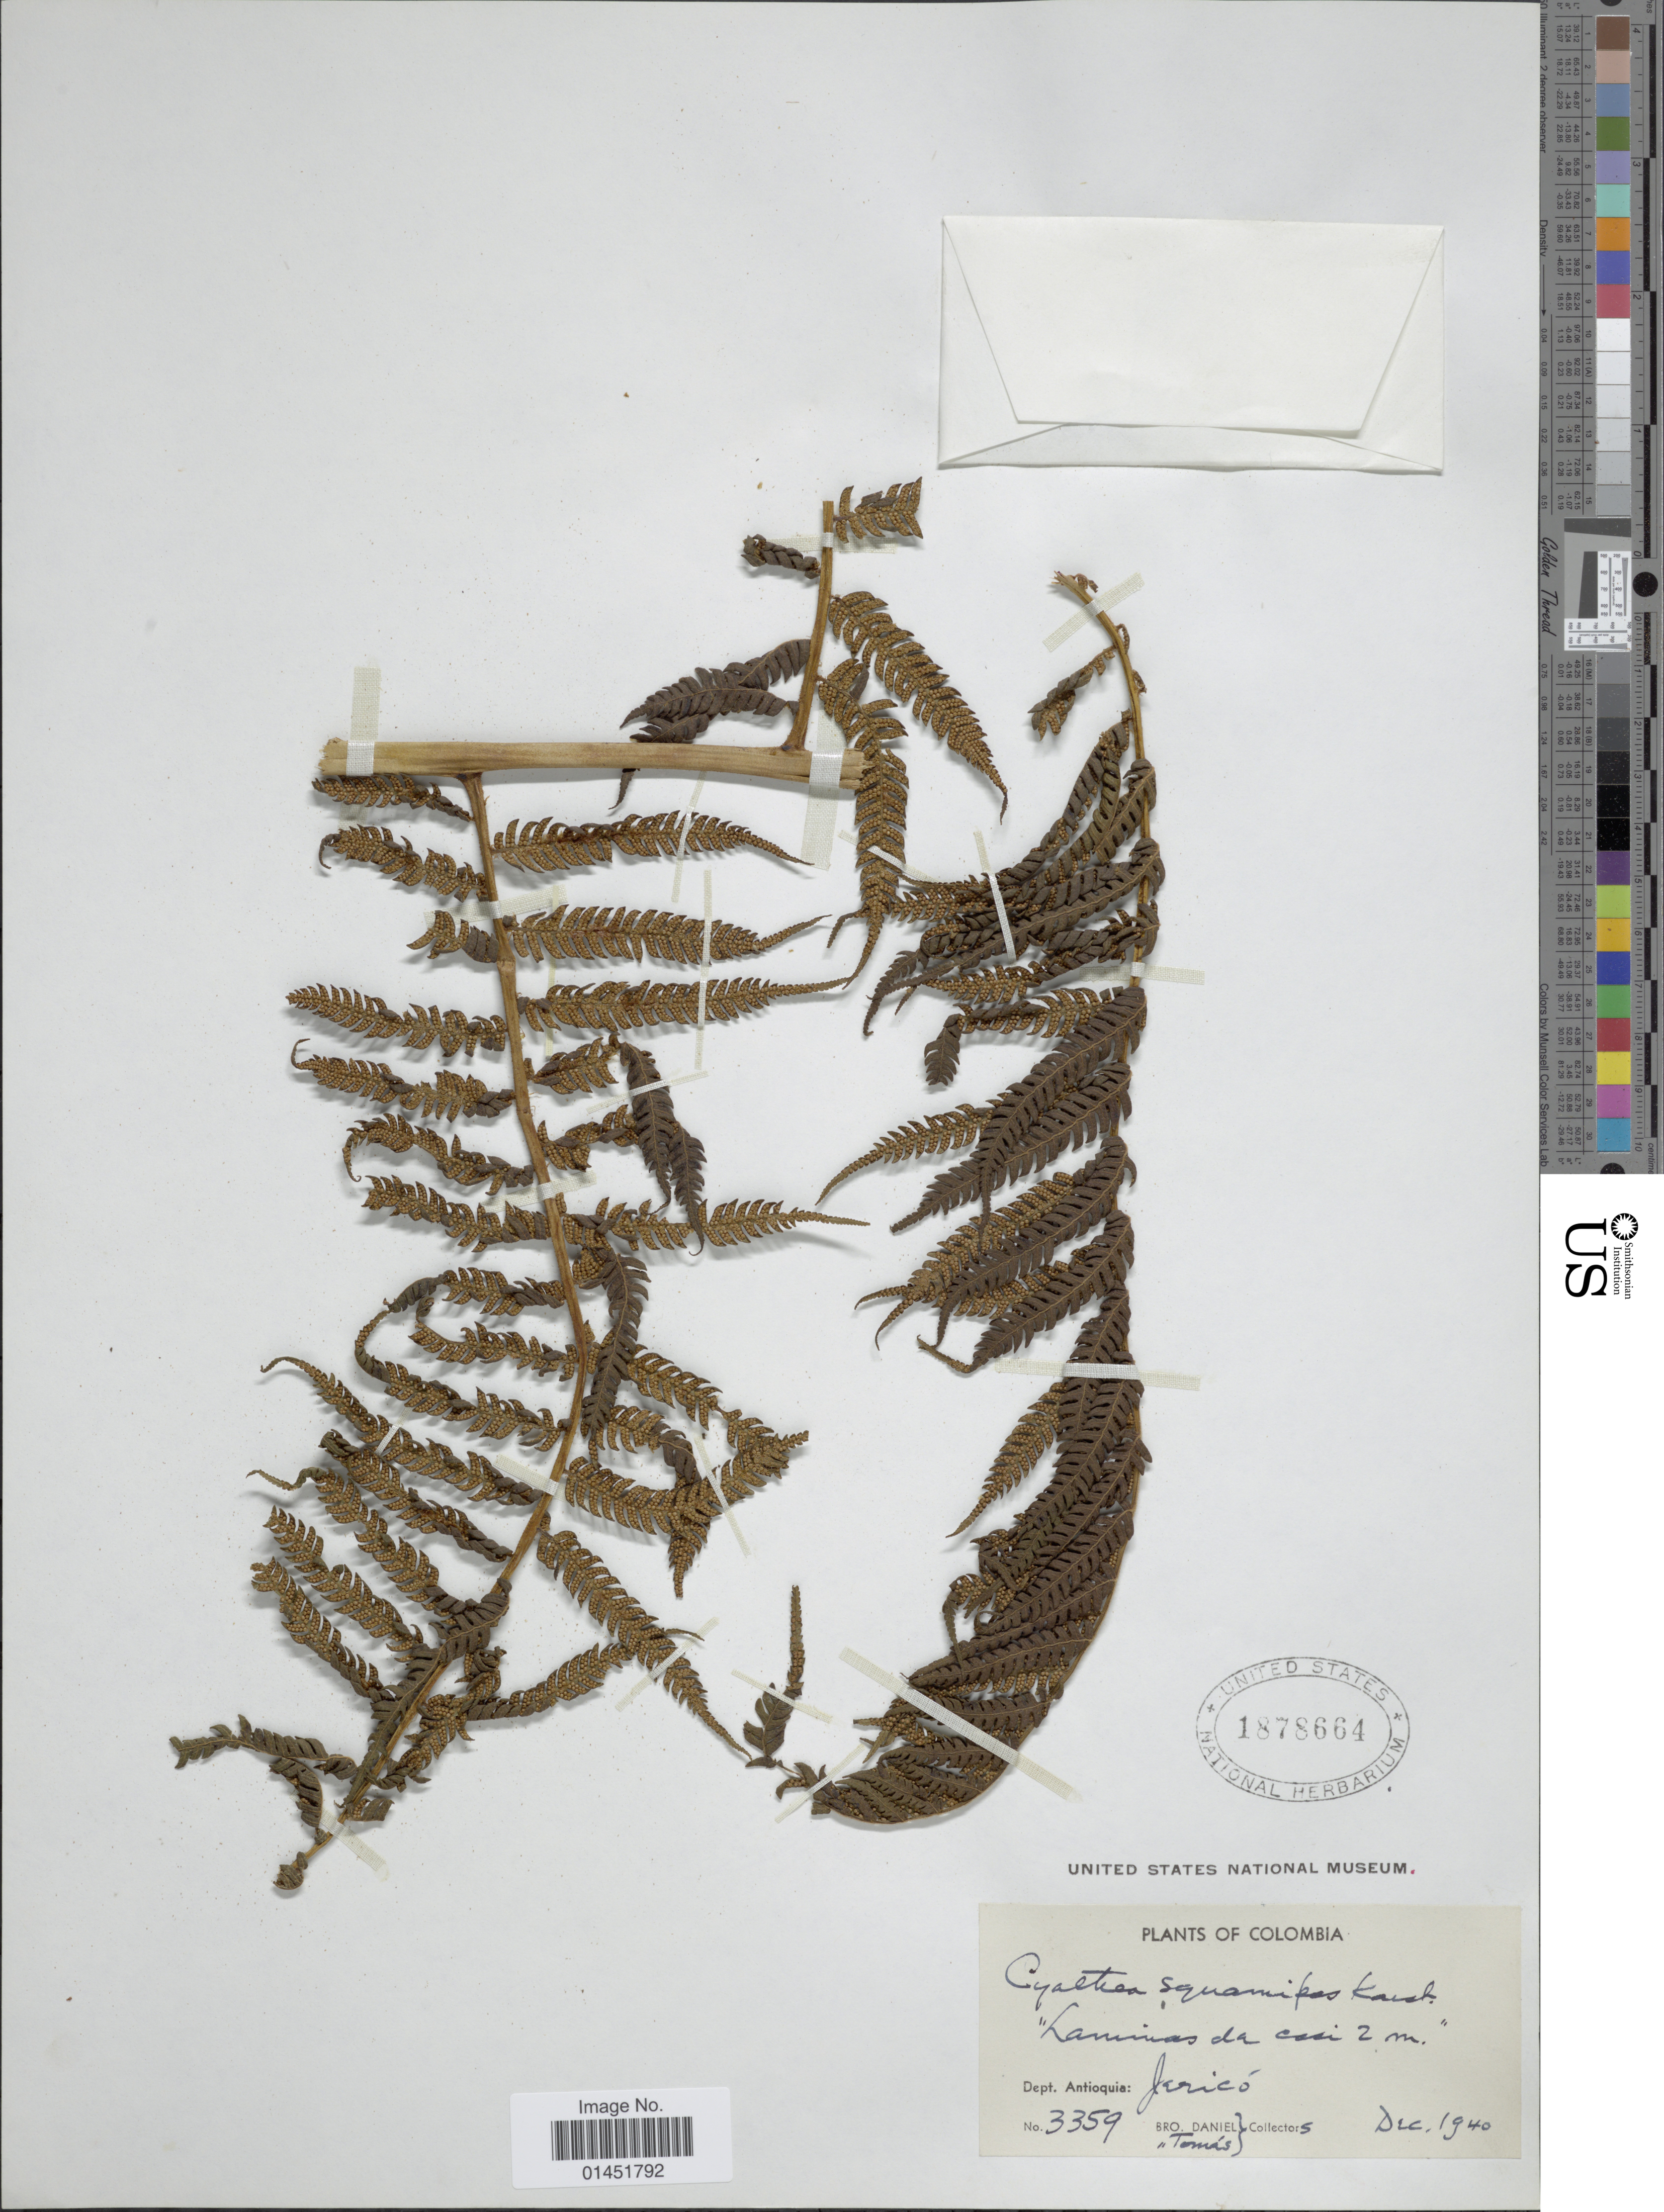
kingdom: Plantae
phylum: Tracheophyta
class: Polypodiopsida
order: Cyatheales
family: Cyatheaceae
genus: Cyathea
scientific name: Cyathea fulva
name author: (M. Martens & Galeotti) Fée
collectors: Bro. Daniel & B. Tomas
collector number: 3359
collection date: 1940-12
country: Colombia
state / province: Antioquia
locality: Dept Antioquia: Jericó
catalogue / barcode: US 1878664